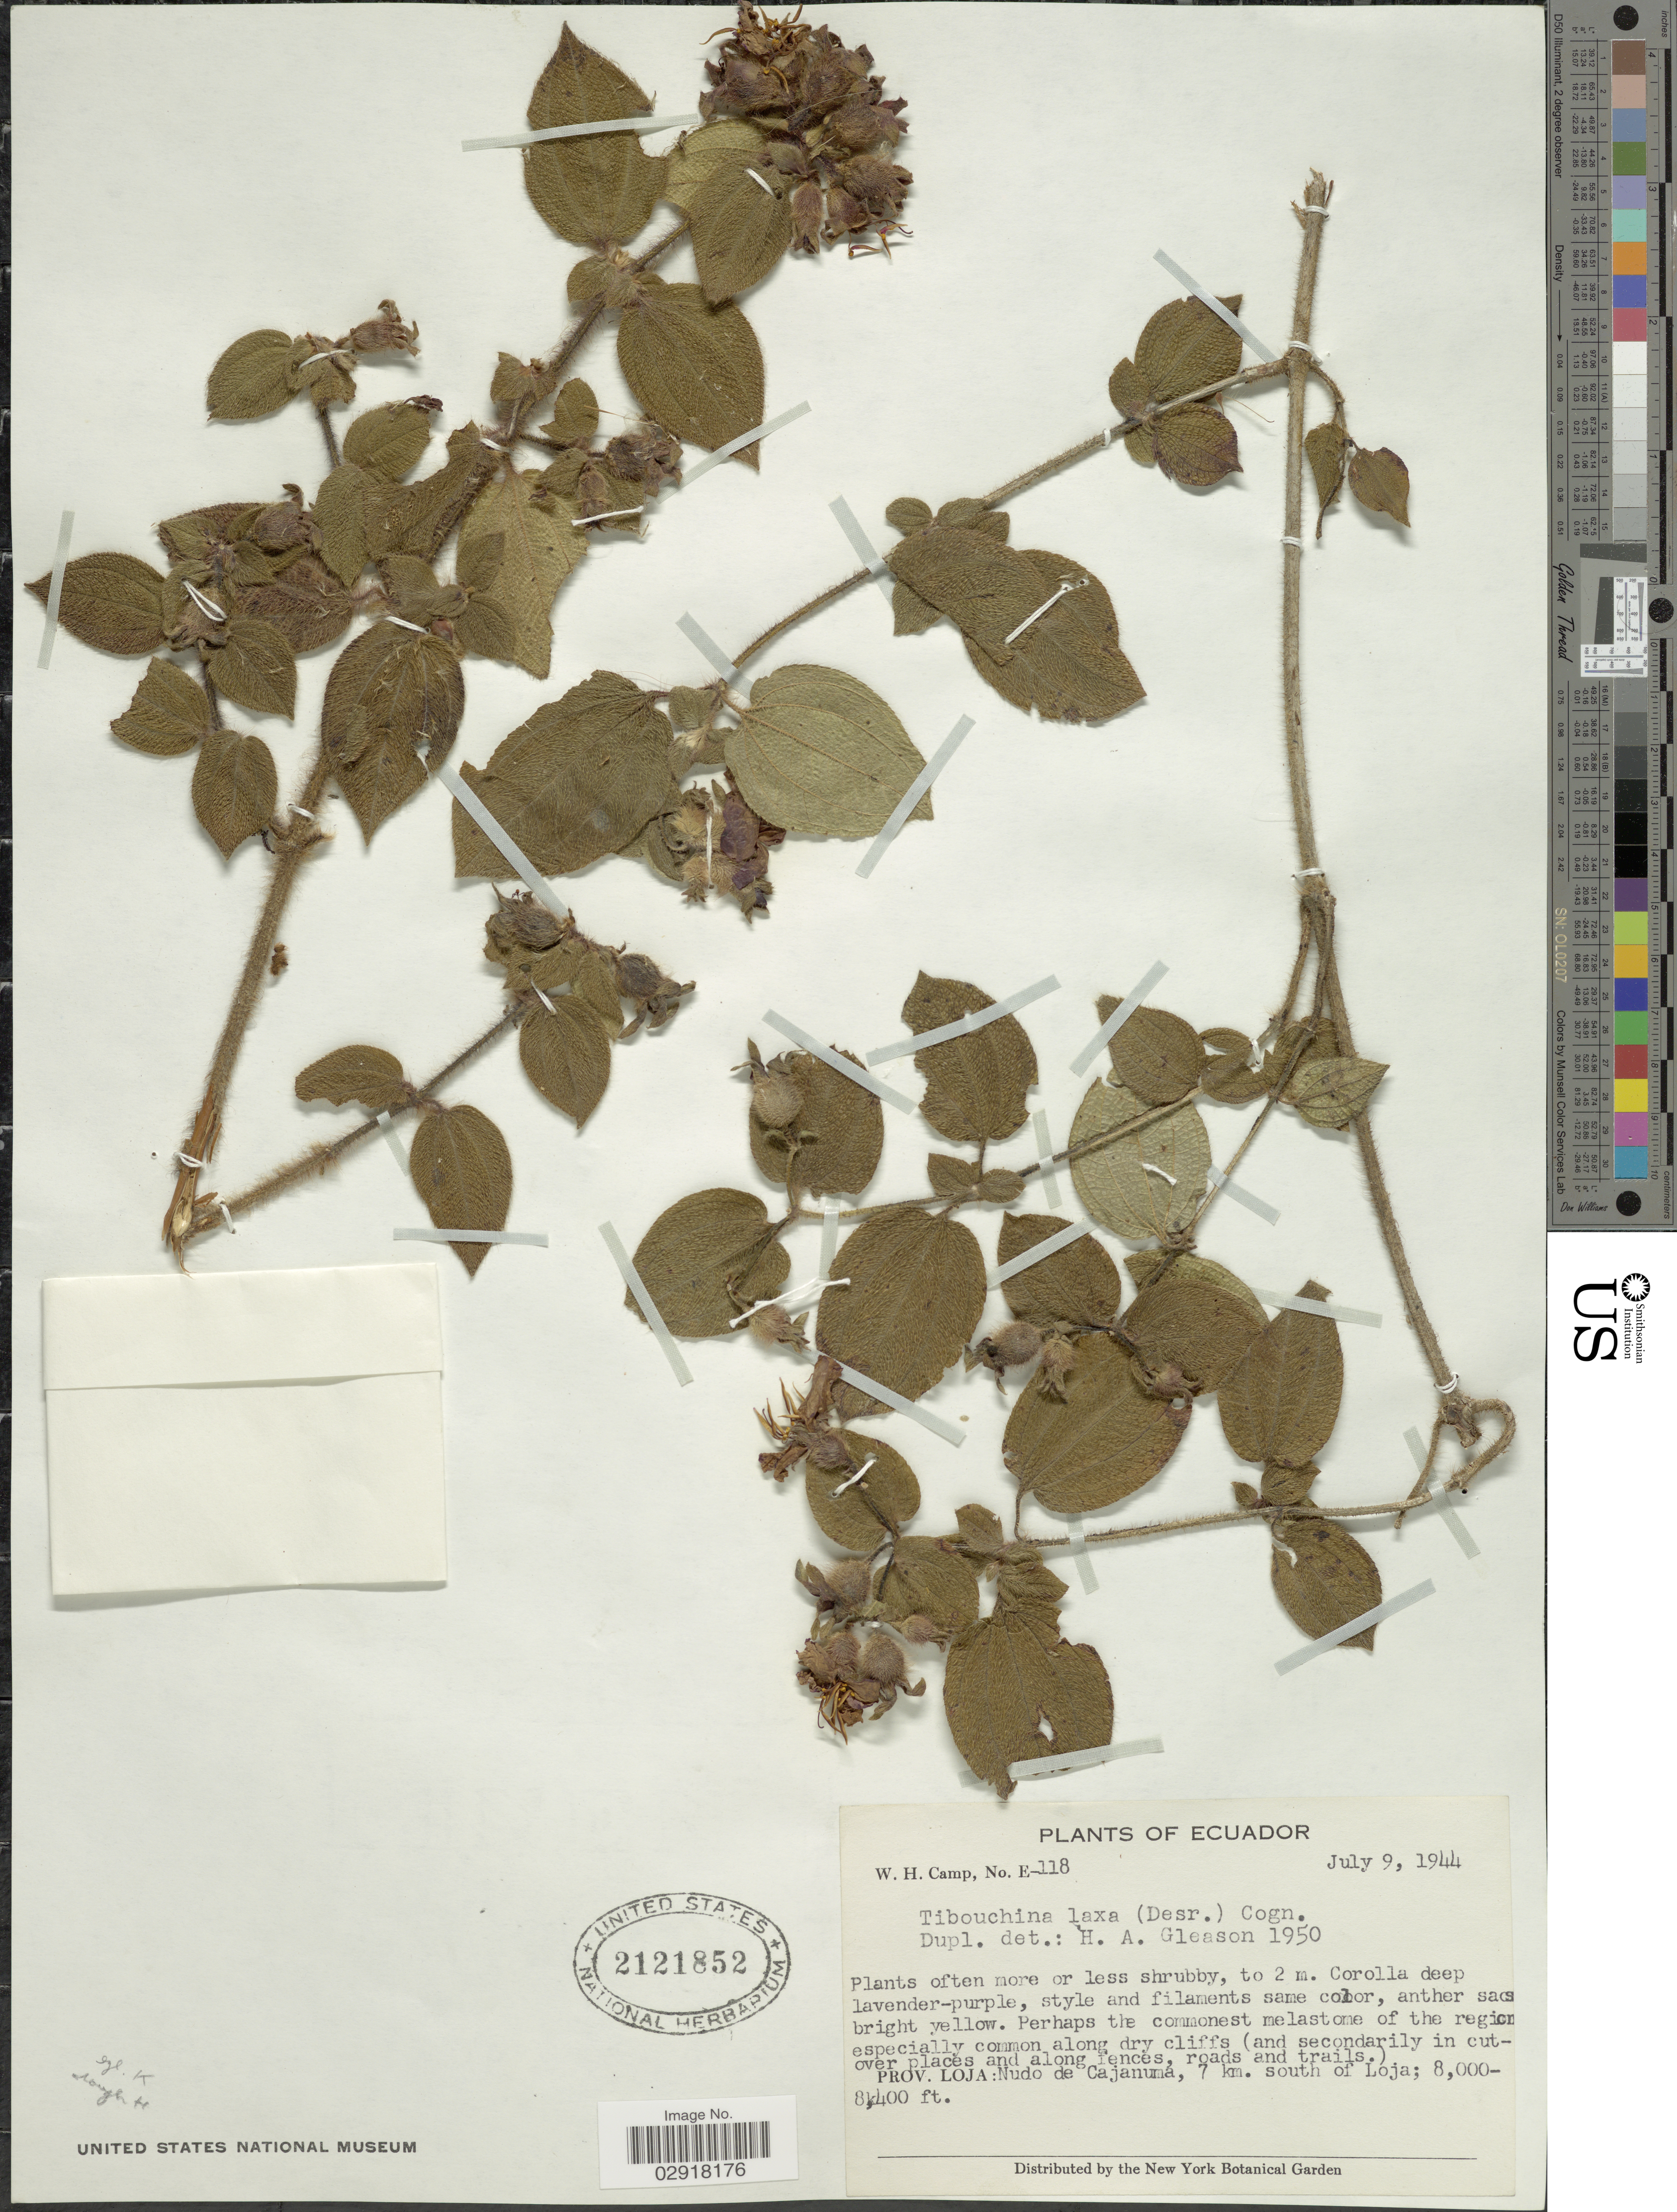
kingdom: Plantae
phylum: Tracheophyta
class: Magnoliopsida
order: Myrtales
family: Melastomataceae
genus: Chaetogastra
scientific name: Chaetogastra laxa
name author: (Desr.) P.J.F. Guim. & Michelang.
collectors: W. H. Camp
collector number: E-118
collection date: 1944-07-09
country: Ecuador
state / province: Loja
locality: Nudo de Cajanuma, 7 km. south of Loja.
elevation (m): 2438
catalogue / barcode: US 2121852